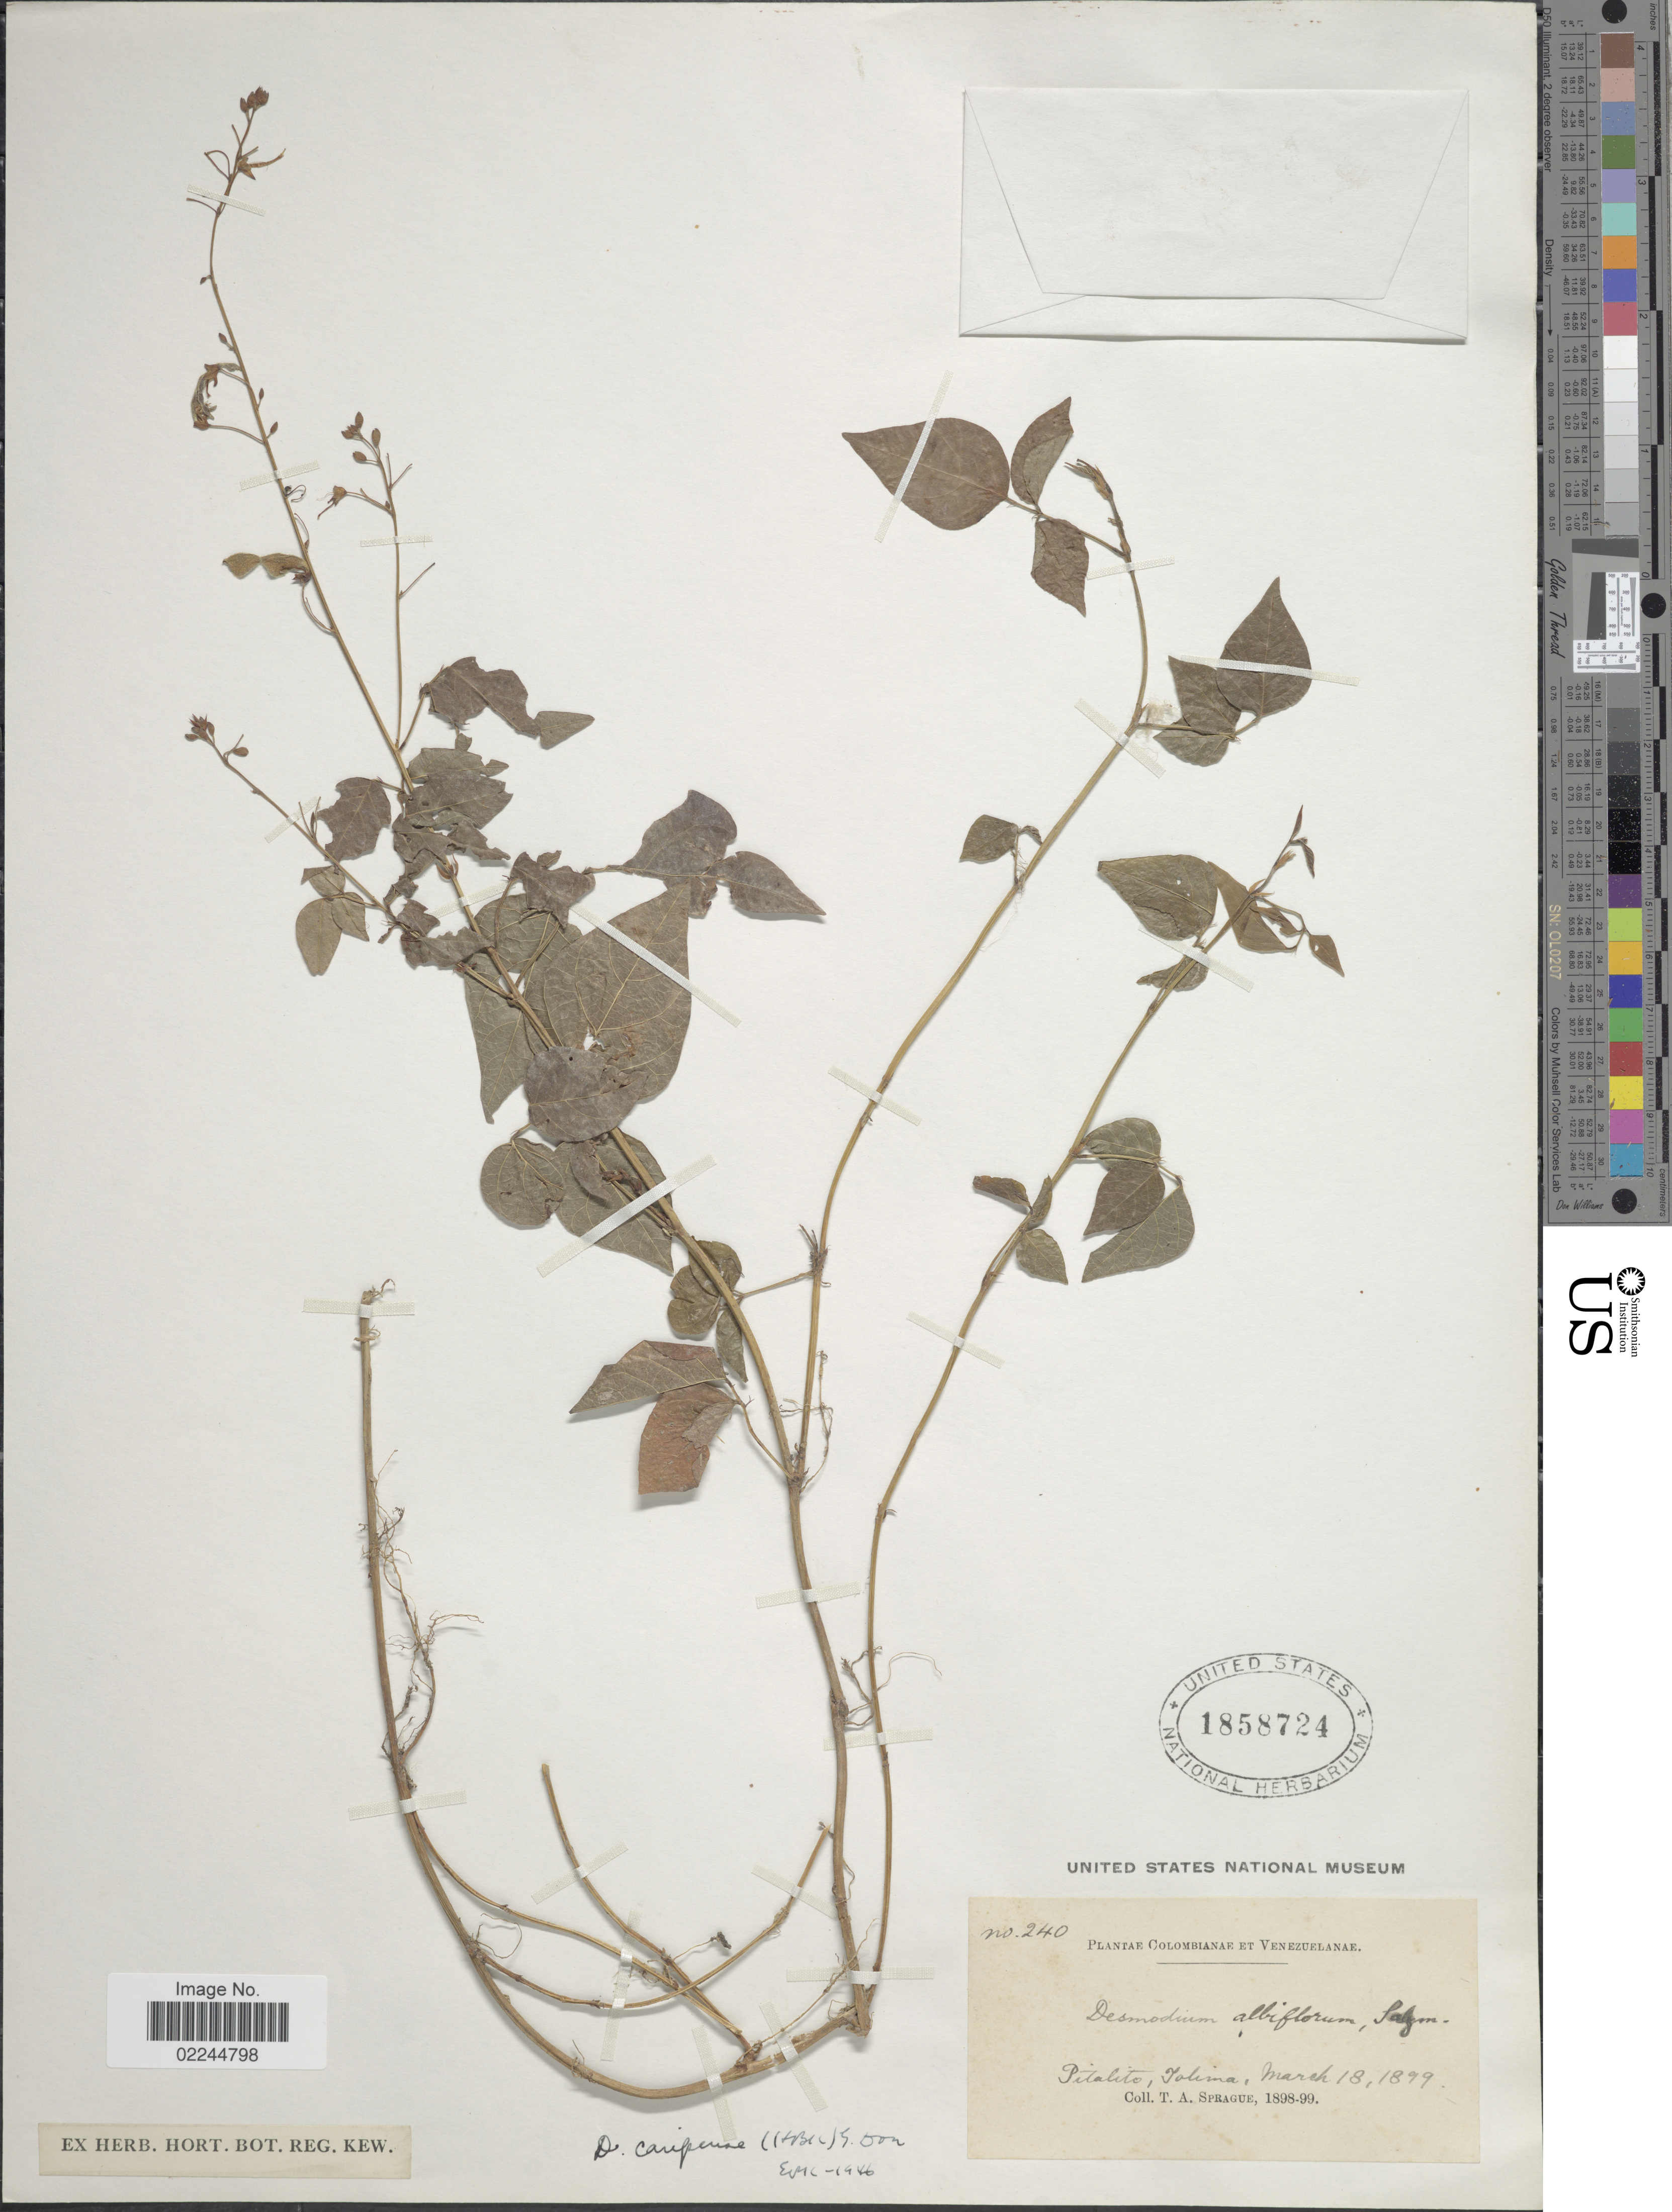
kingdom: Plantae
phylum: Tracheophyta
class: Magnoliopsida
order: Fabales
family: Fabaceae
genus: Desmodium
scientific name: Desmodium caripense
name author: (Kunth) G. Don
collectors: T. A. Sprague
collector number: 240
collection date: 1899-03-18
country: Colombia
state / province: Tolima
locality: Pitalito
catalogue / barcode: US 1858724